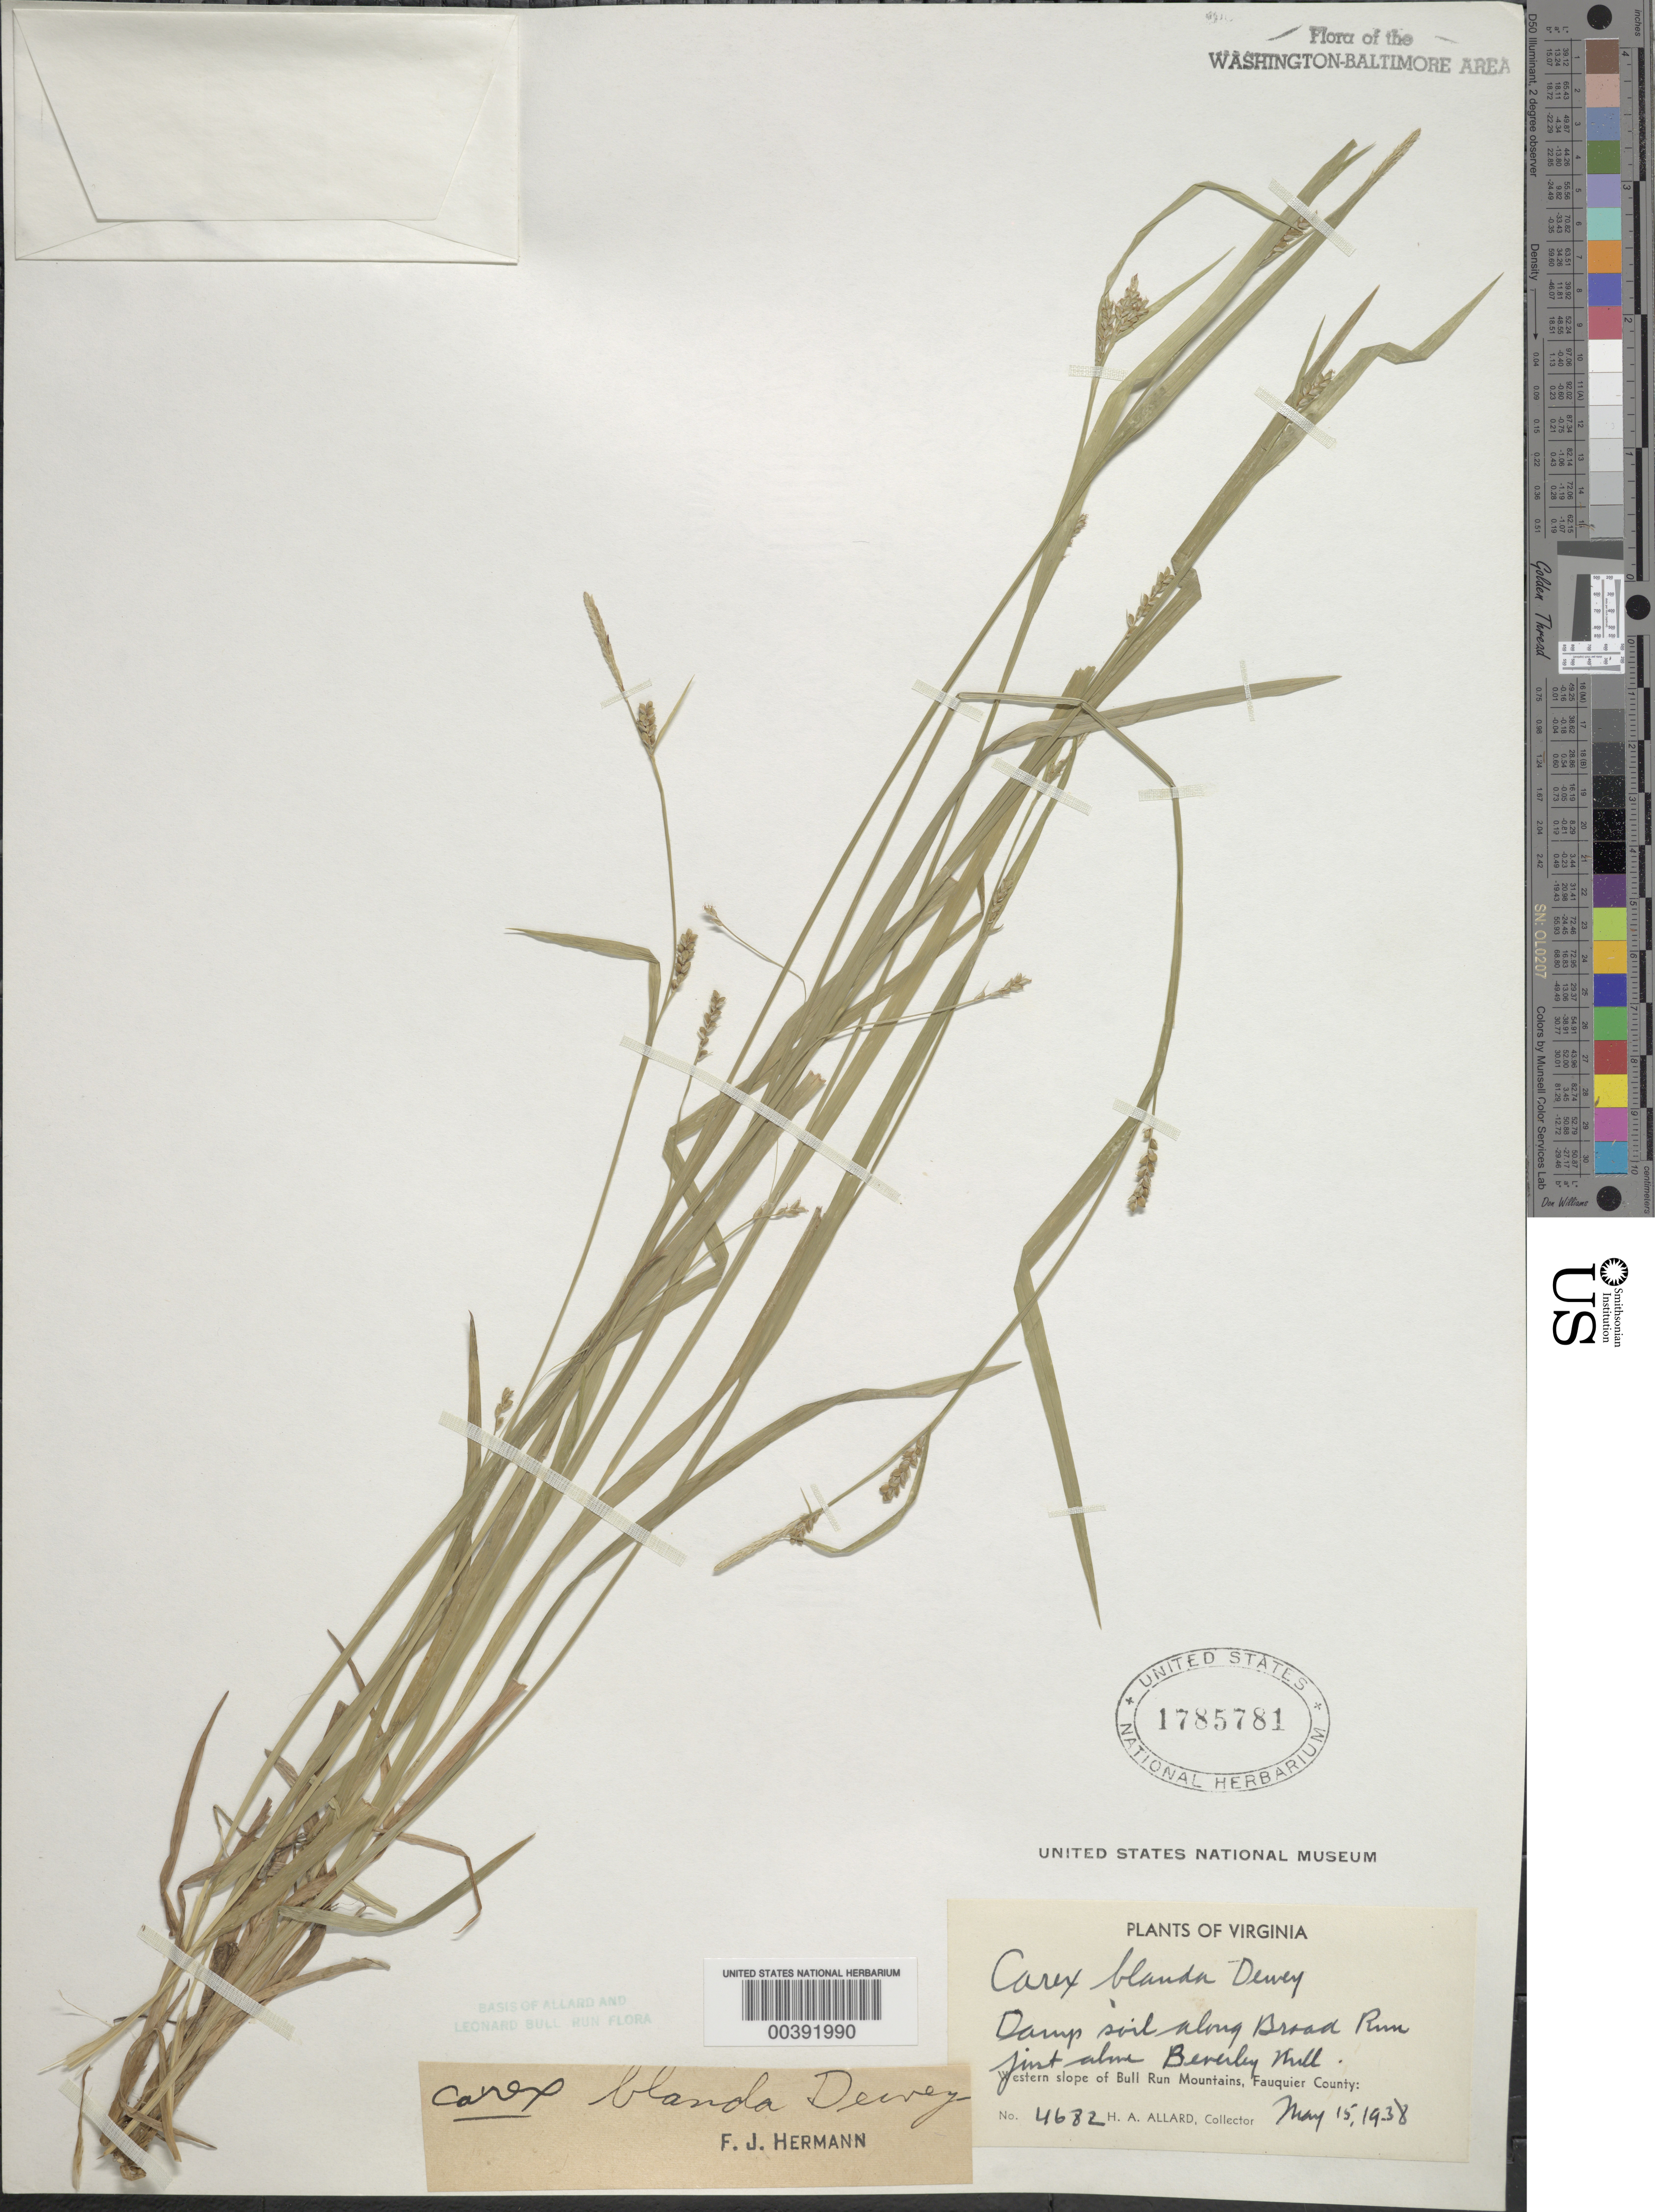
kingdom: Plantae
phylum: Tracheophyta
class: Liliopsida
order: Poales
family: Cyperaceae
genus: Carex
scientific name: Carex blanda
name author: Dewey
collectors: H. A. Allard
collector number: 4682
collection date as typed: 15 May 1938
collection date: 1938-05-15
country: United States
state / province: Virginia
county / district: Fauquier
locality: Broad Run, above Beverley Mill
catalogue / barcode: US 1785781